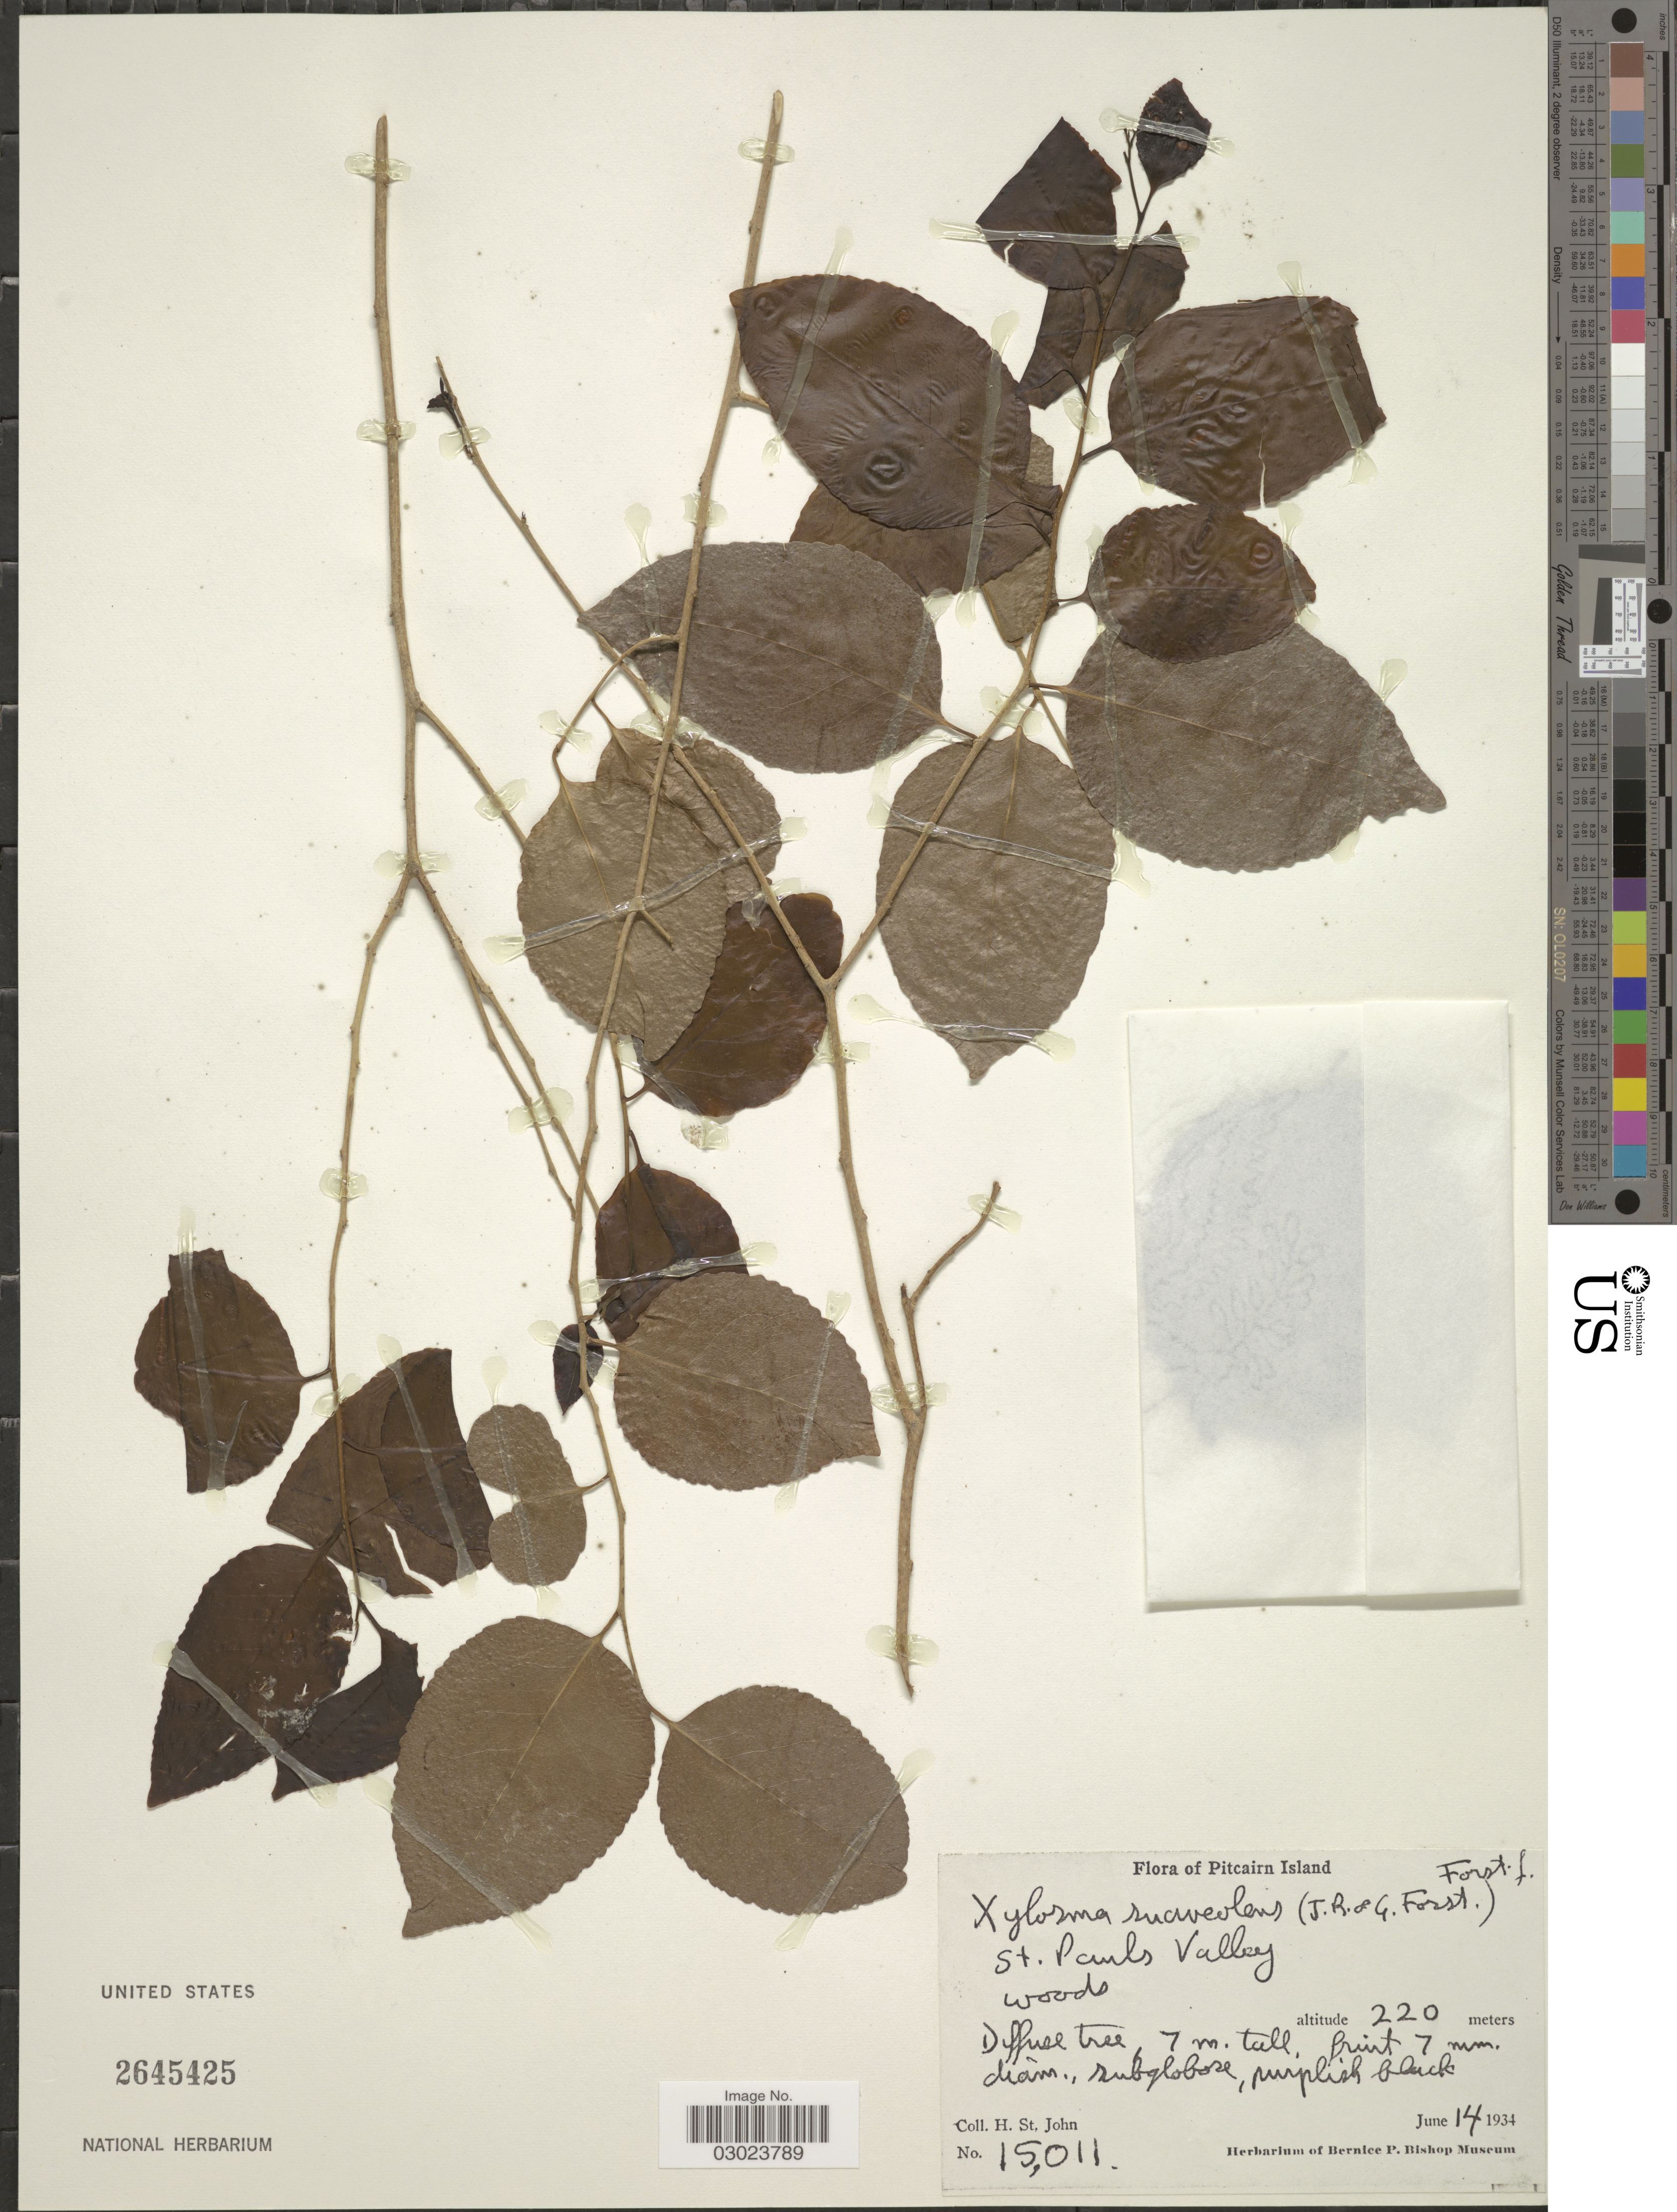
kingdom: Plantae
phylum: Tracheophyta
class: Magnoliopsida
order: Malpighiales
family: Salicaceae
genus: Xylosma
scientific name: Xylosma suaveolens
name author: G. Forst.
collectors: H. St. John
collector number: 15011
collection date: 1934-06-14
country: Pitcairn Islands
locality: Pitcairn Island. St. Pauls Valley.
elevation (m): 220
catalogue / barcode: US 2645425